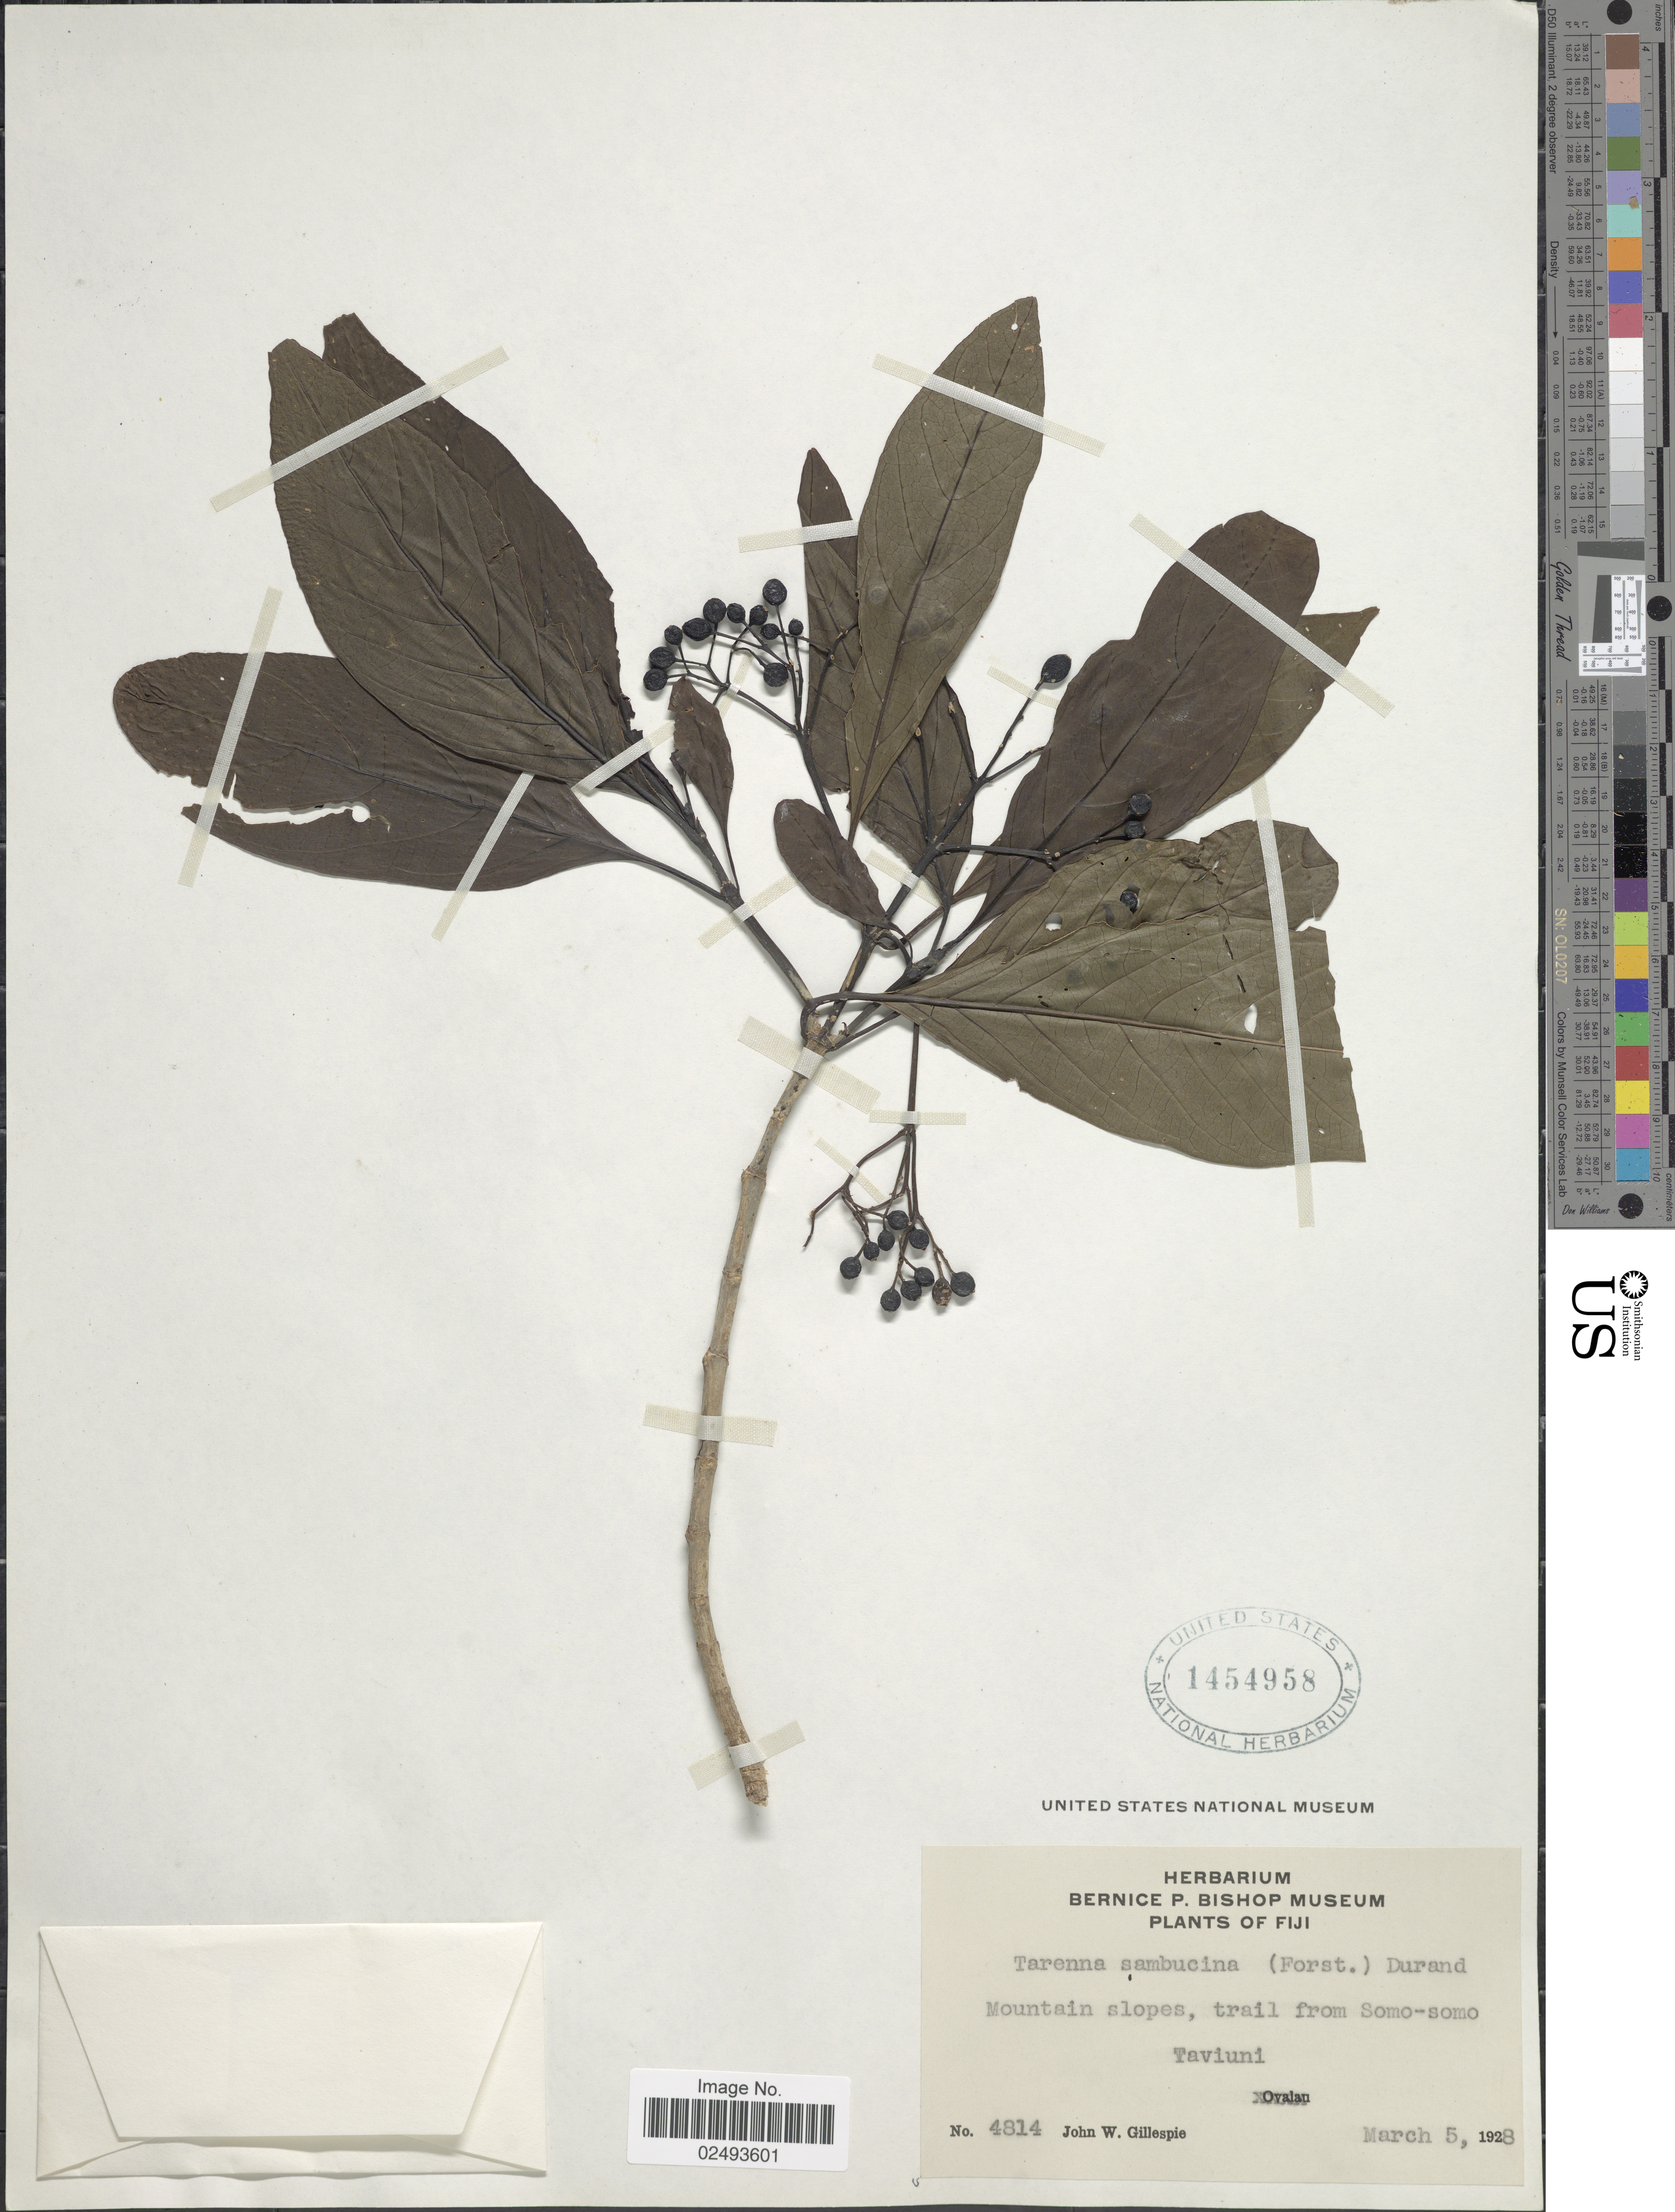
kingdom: Plantae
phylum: Tracheophyta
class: Magnoliopsida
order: Gentianales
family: Rubiaceae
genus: Tarenna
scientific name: Tarenna sambucina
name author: (G. Forst.) Drake ex Durand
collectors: J. W. Gillespie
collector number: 4814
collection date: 1928-03-05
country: Fiji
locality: Mountain slopes, trail from Somo-somo, Taviuni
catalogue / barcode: US 1454958